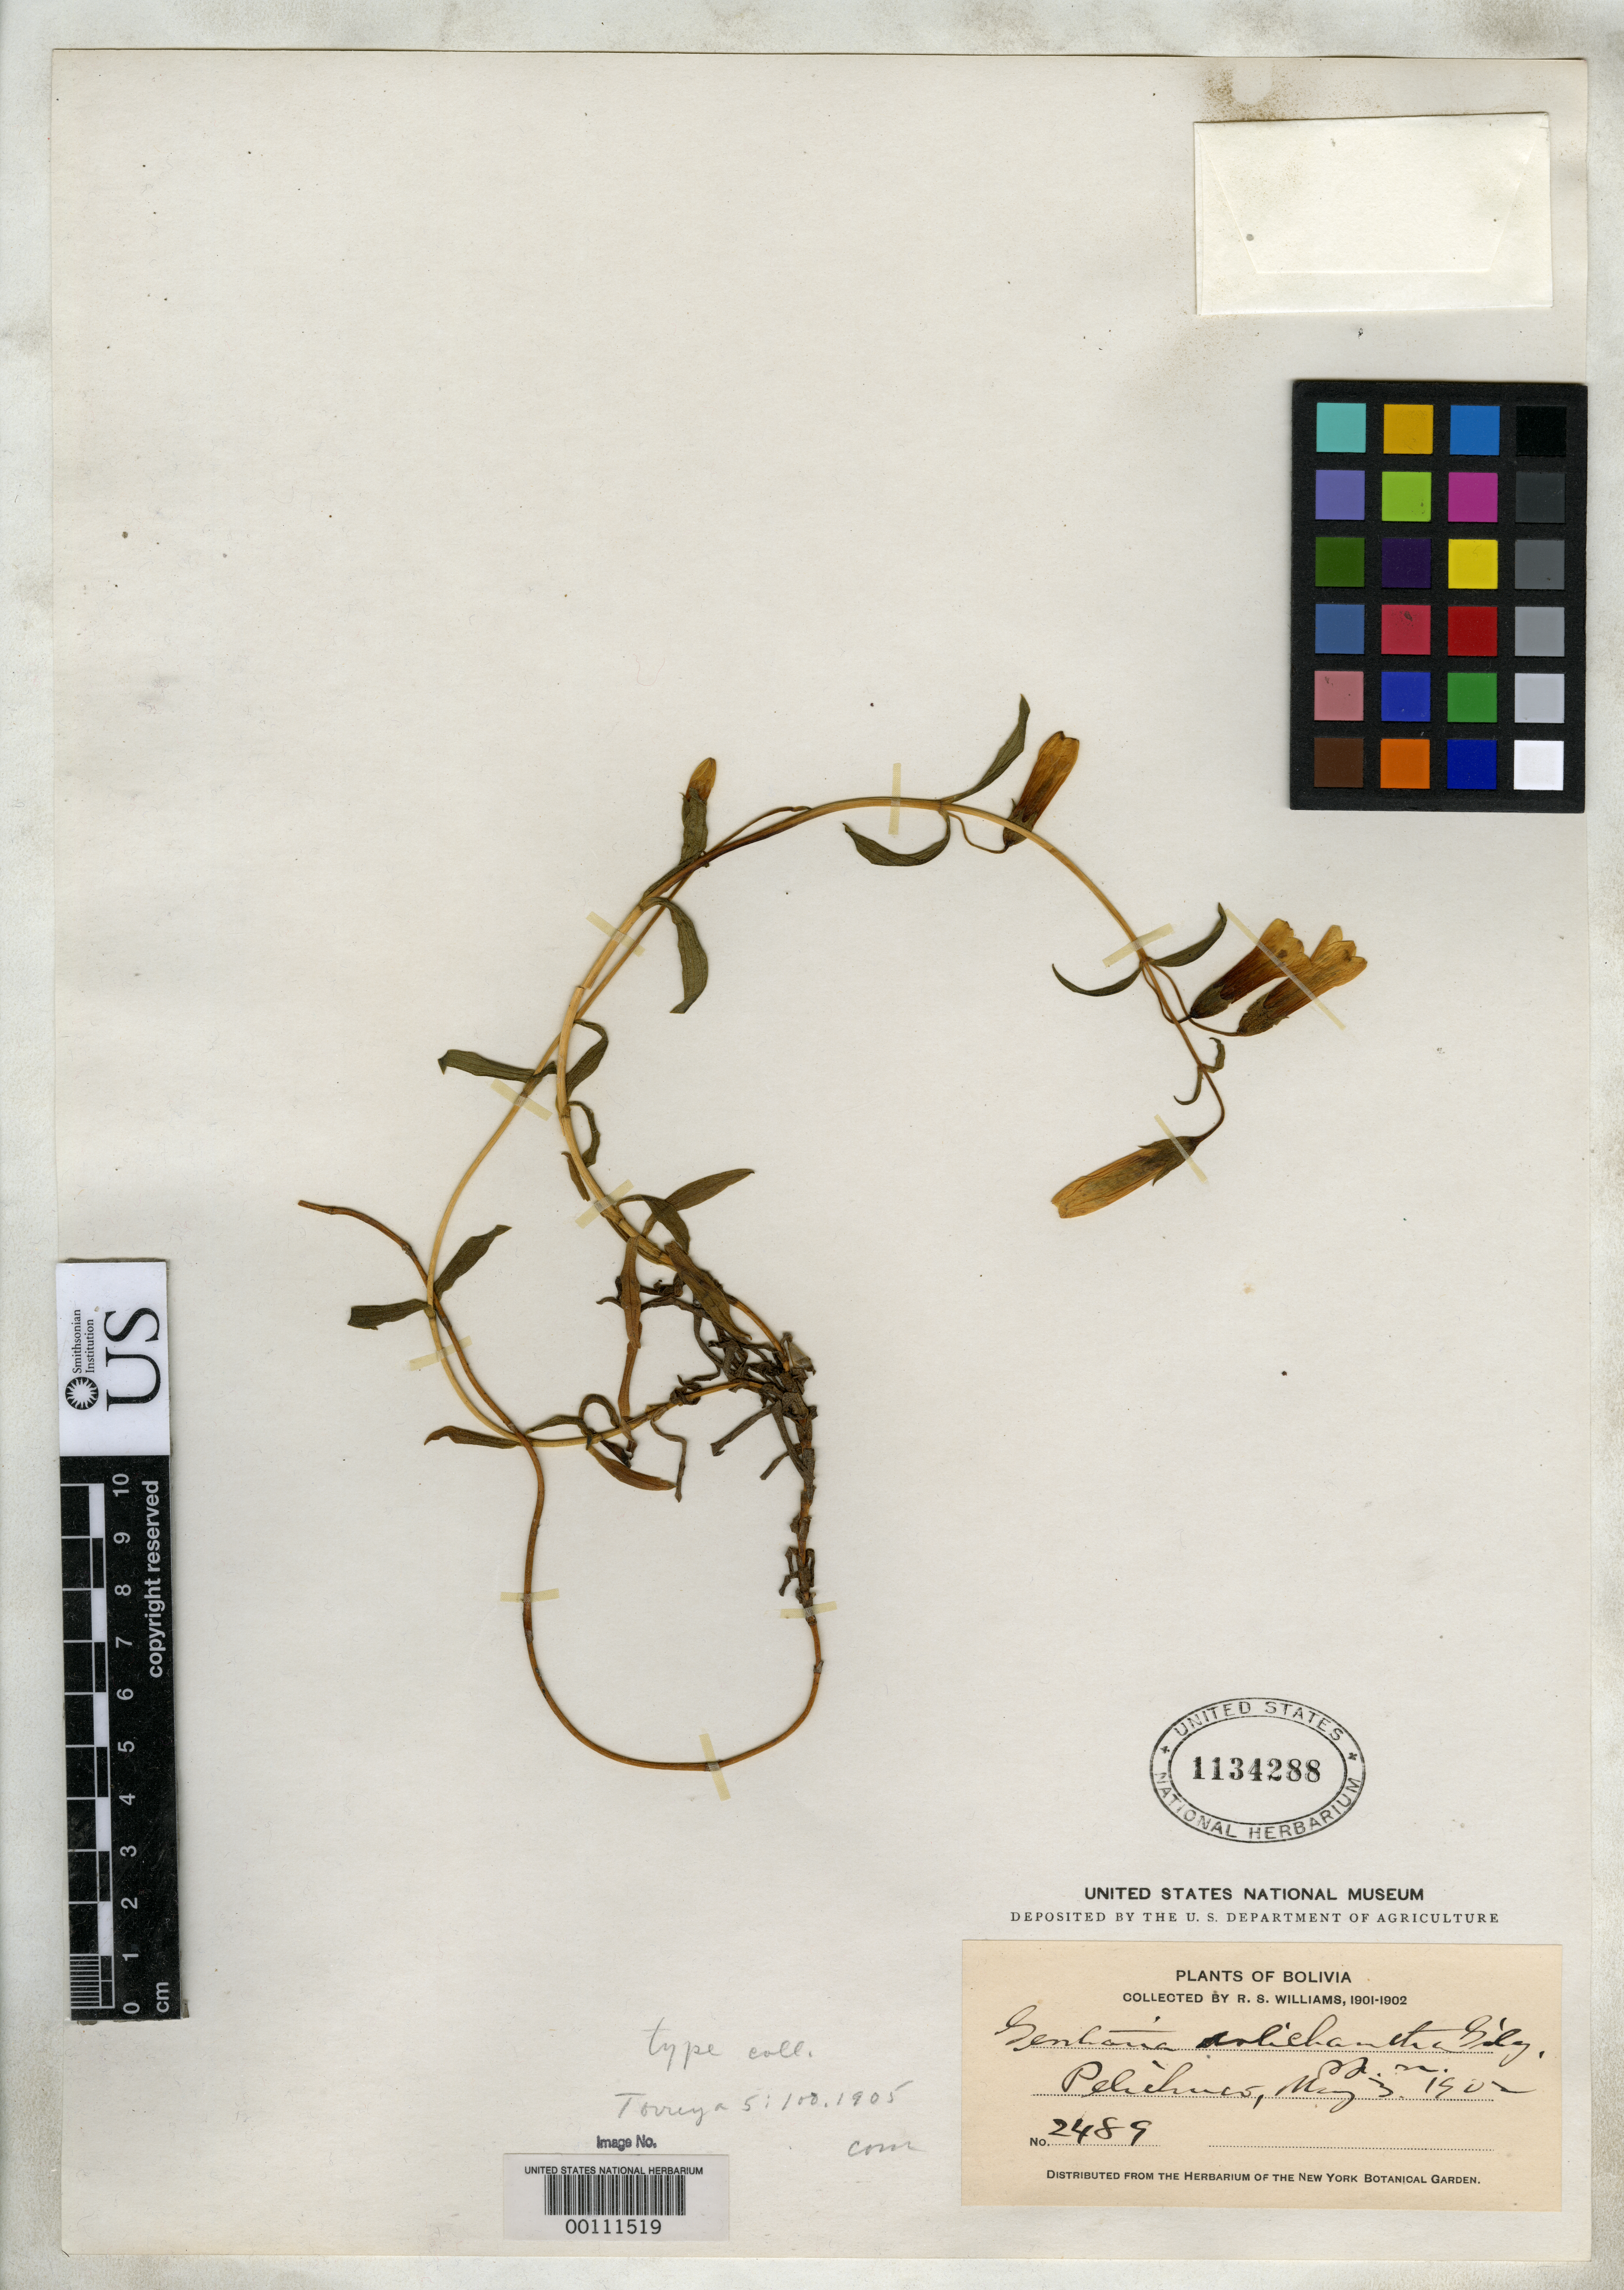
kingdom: Plantae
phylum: Tracheophyta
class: Magnoliopsida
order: Gentianales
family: Gentianaceae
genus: Gentiana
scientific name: Gentiana dolichantha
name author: Gilg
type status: Isotype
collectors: R. S. Williams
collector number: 2489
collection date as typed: May 3, '02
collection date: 1902-05-03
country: Bolivia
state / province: La Paz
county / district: Franz Tamayo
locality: Pelechuco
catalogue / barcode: US 1134288